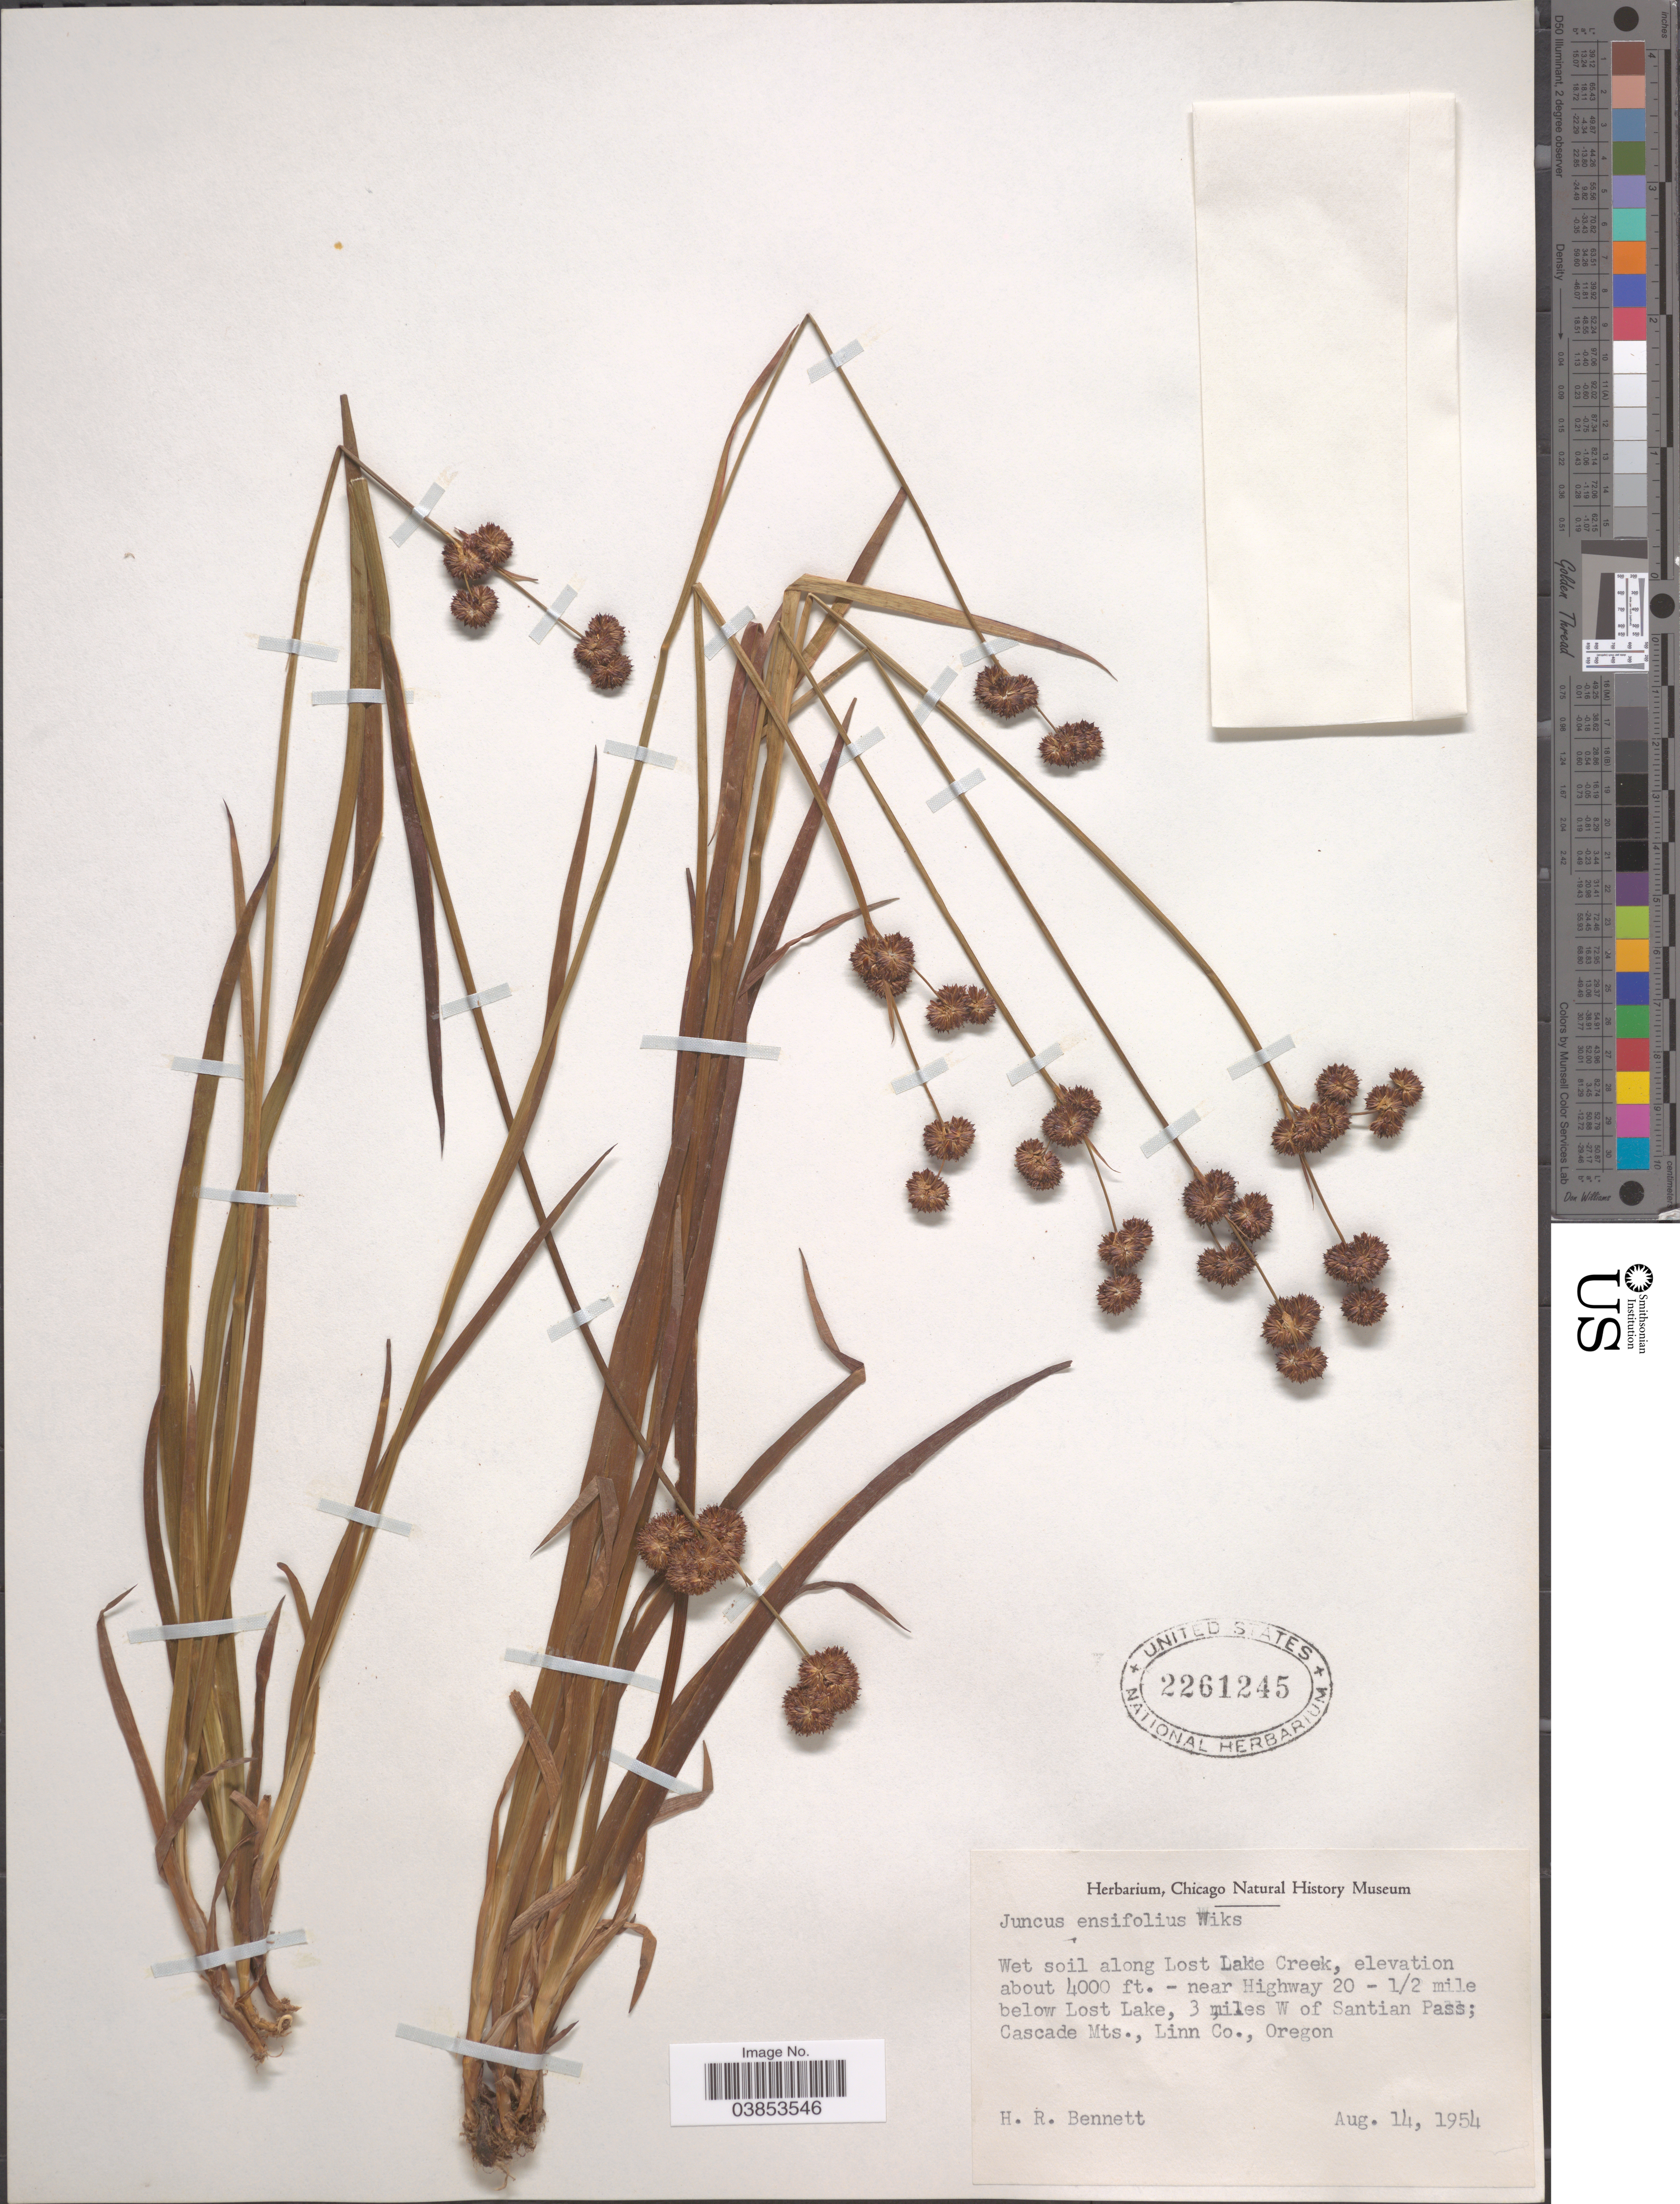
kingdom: Plantae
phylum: Tracheophyta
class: Liliopsida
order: Poales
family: Juncaceae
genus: Juncus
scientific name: Juncus ensifolius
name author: Wikstr.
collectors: H. R. Bennett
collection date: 1954-08-14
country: United States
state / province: Oregon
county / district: Linn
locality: Along Lost Lake Creek, near Highway 20 - ½ mile below Lost Lake, 3 miles W of Santian Pass; Cascade Mts., Linn Co.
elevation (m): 1219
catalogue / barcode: US 2261245